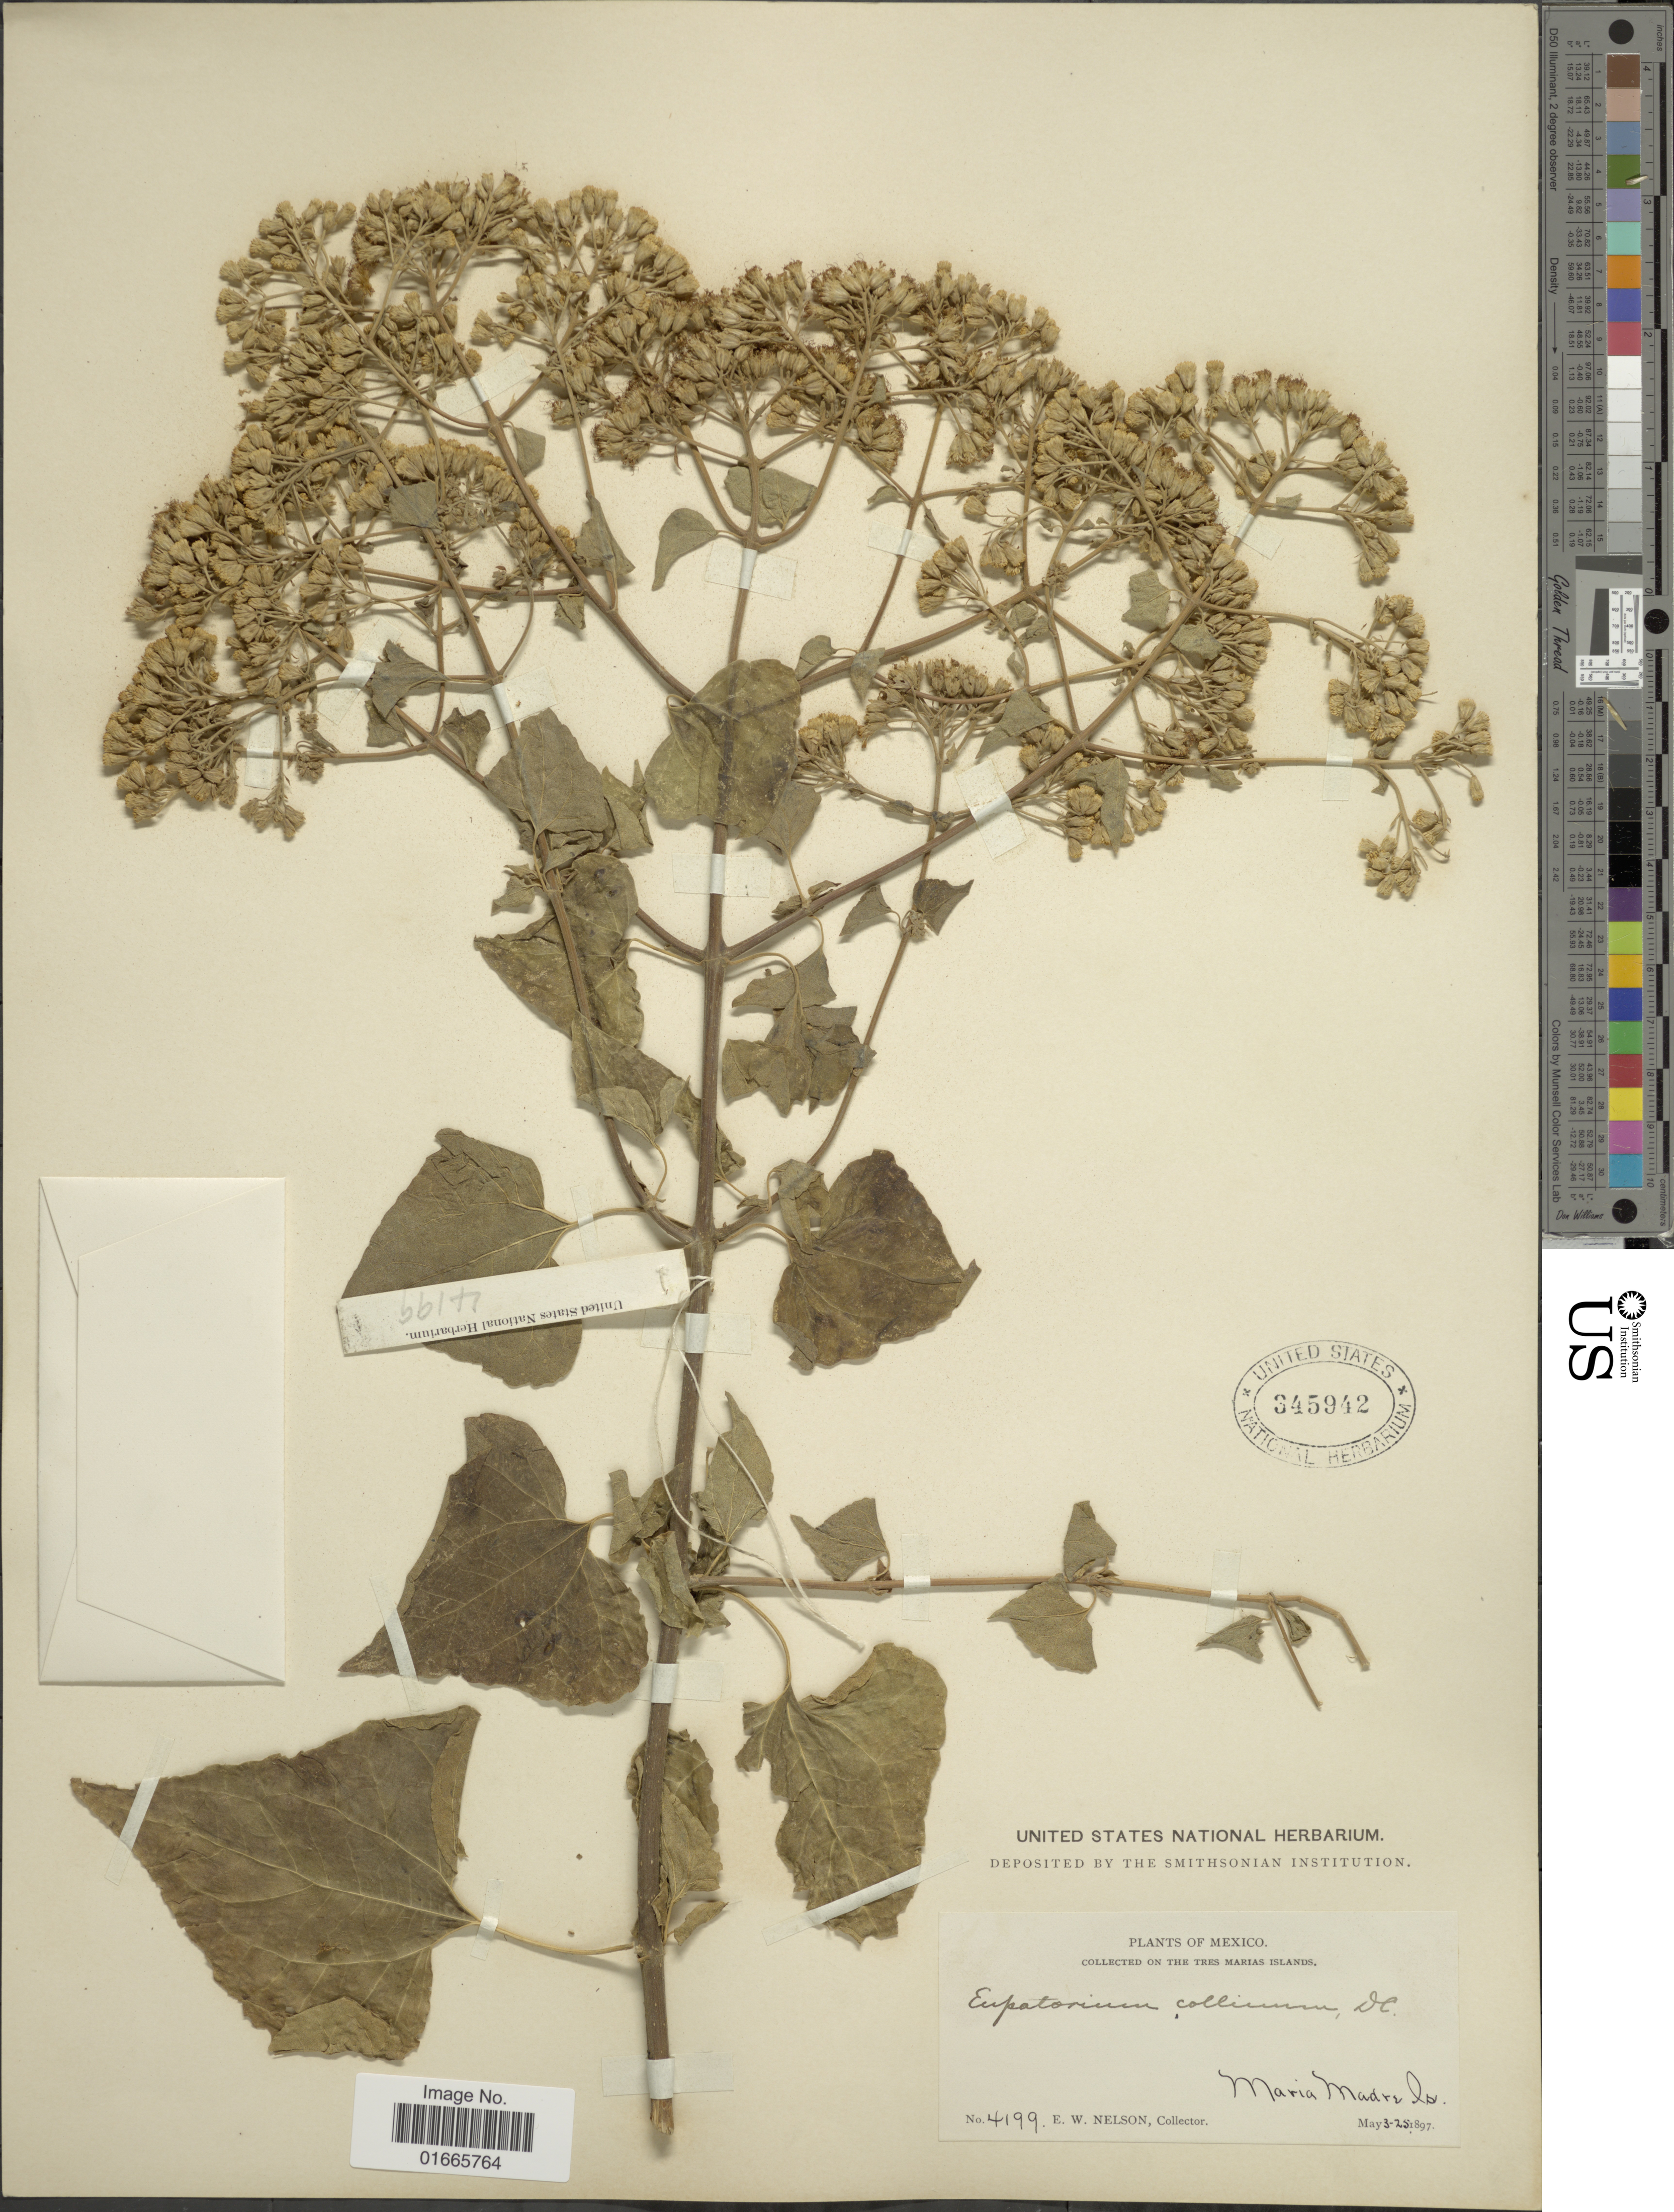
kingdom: Plantae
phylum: Tracheophyta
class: Magnoliopsida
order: Asterales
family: Asteraceae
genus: Chromolaena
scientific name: Chromolaena collina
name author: (DC.) R.M. King & H. Rob.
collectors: E. W. Nelson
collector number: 41989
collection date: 1897-05-03/1897-05-25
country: Mexico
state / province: México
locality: On the Tres Marias Islands. Maria Madre Is.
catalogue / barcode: US 345942